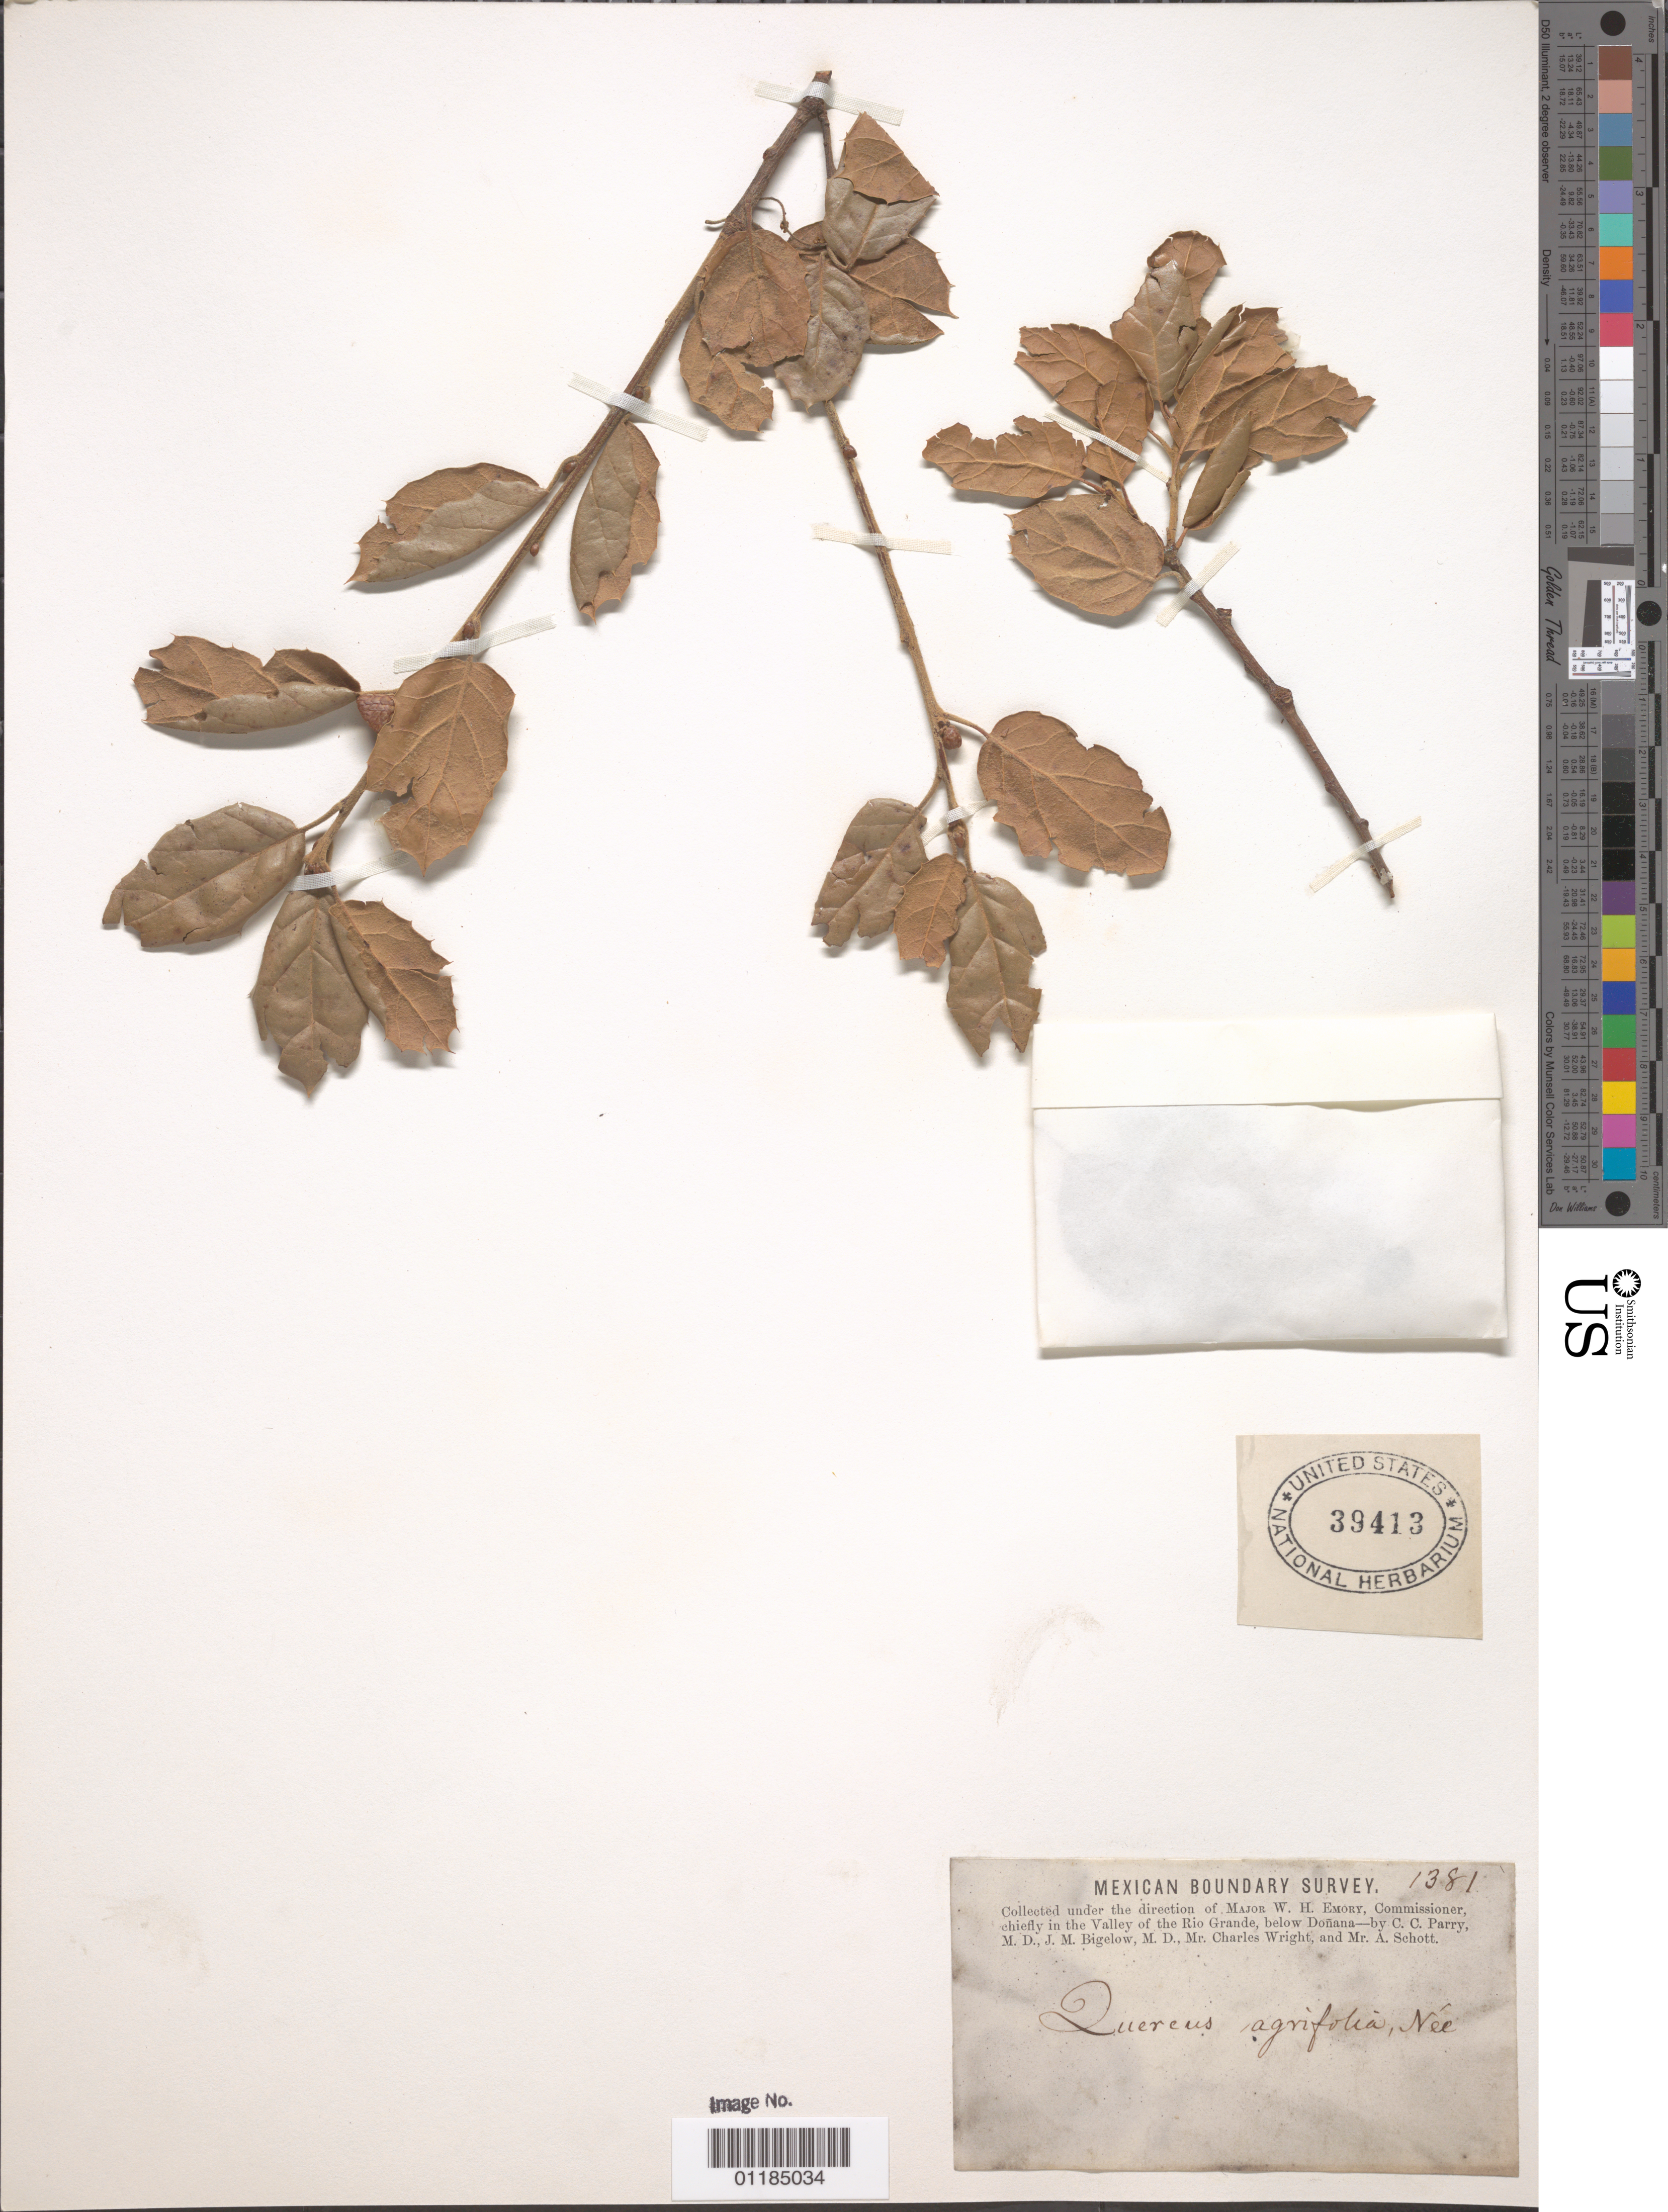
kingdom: Plantae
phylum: Tracheophyta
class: Magnoliopsida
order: Fagales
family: Fagaceae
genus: Quercus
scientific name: Quercus agrifolia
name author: Née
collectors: C. C. Parry, J. M. Bigelow, C. Wright & A. C. V. Schott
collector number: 1381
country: United States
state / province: New Mexico / Texas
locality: Valley of the Rio Grande, below Doñana.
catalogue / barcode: US 39413